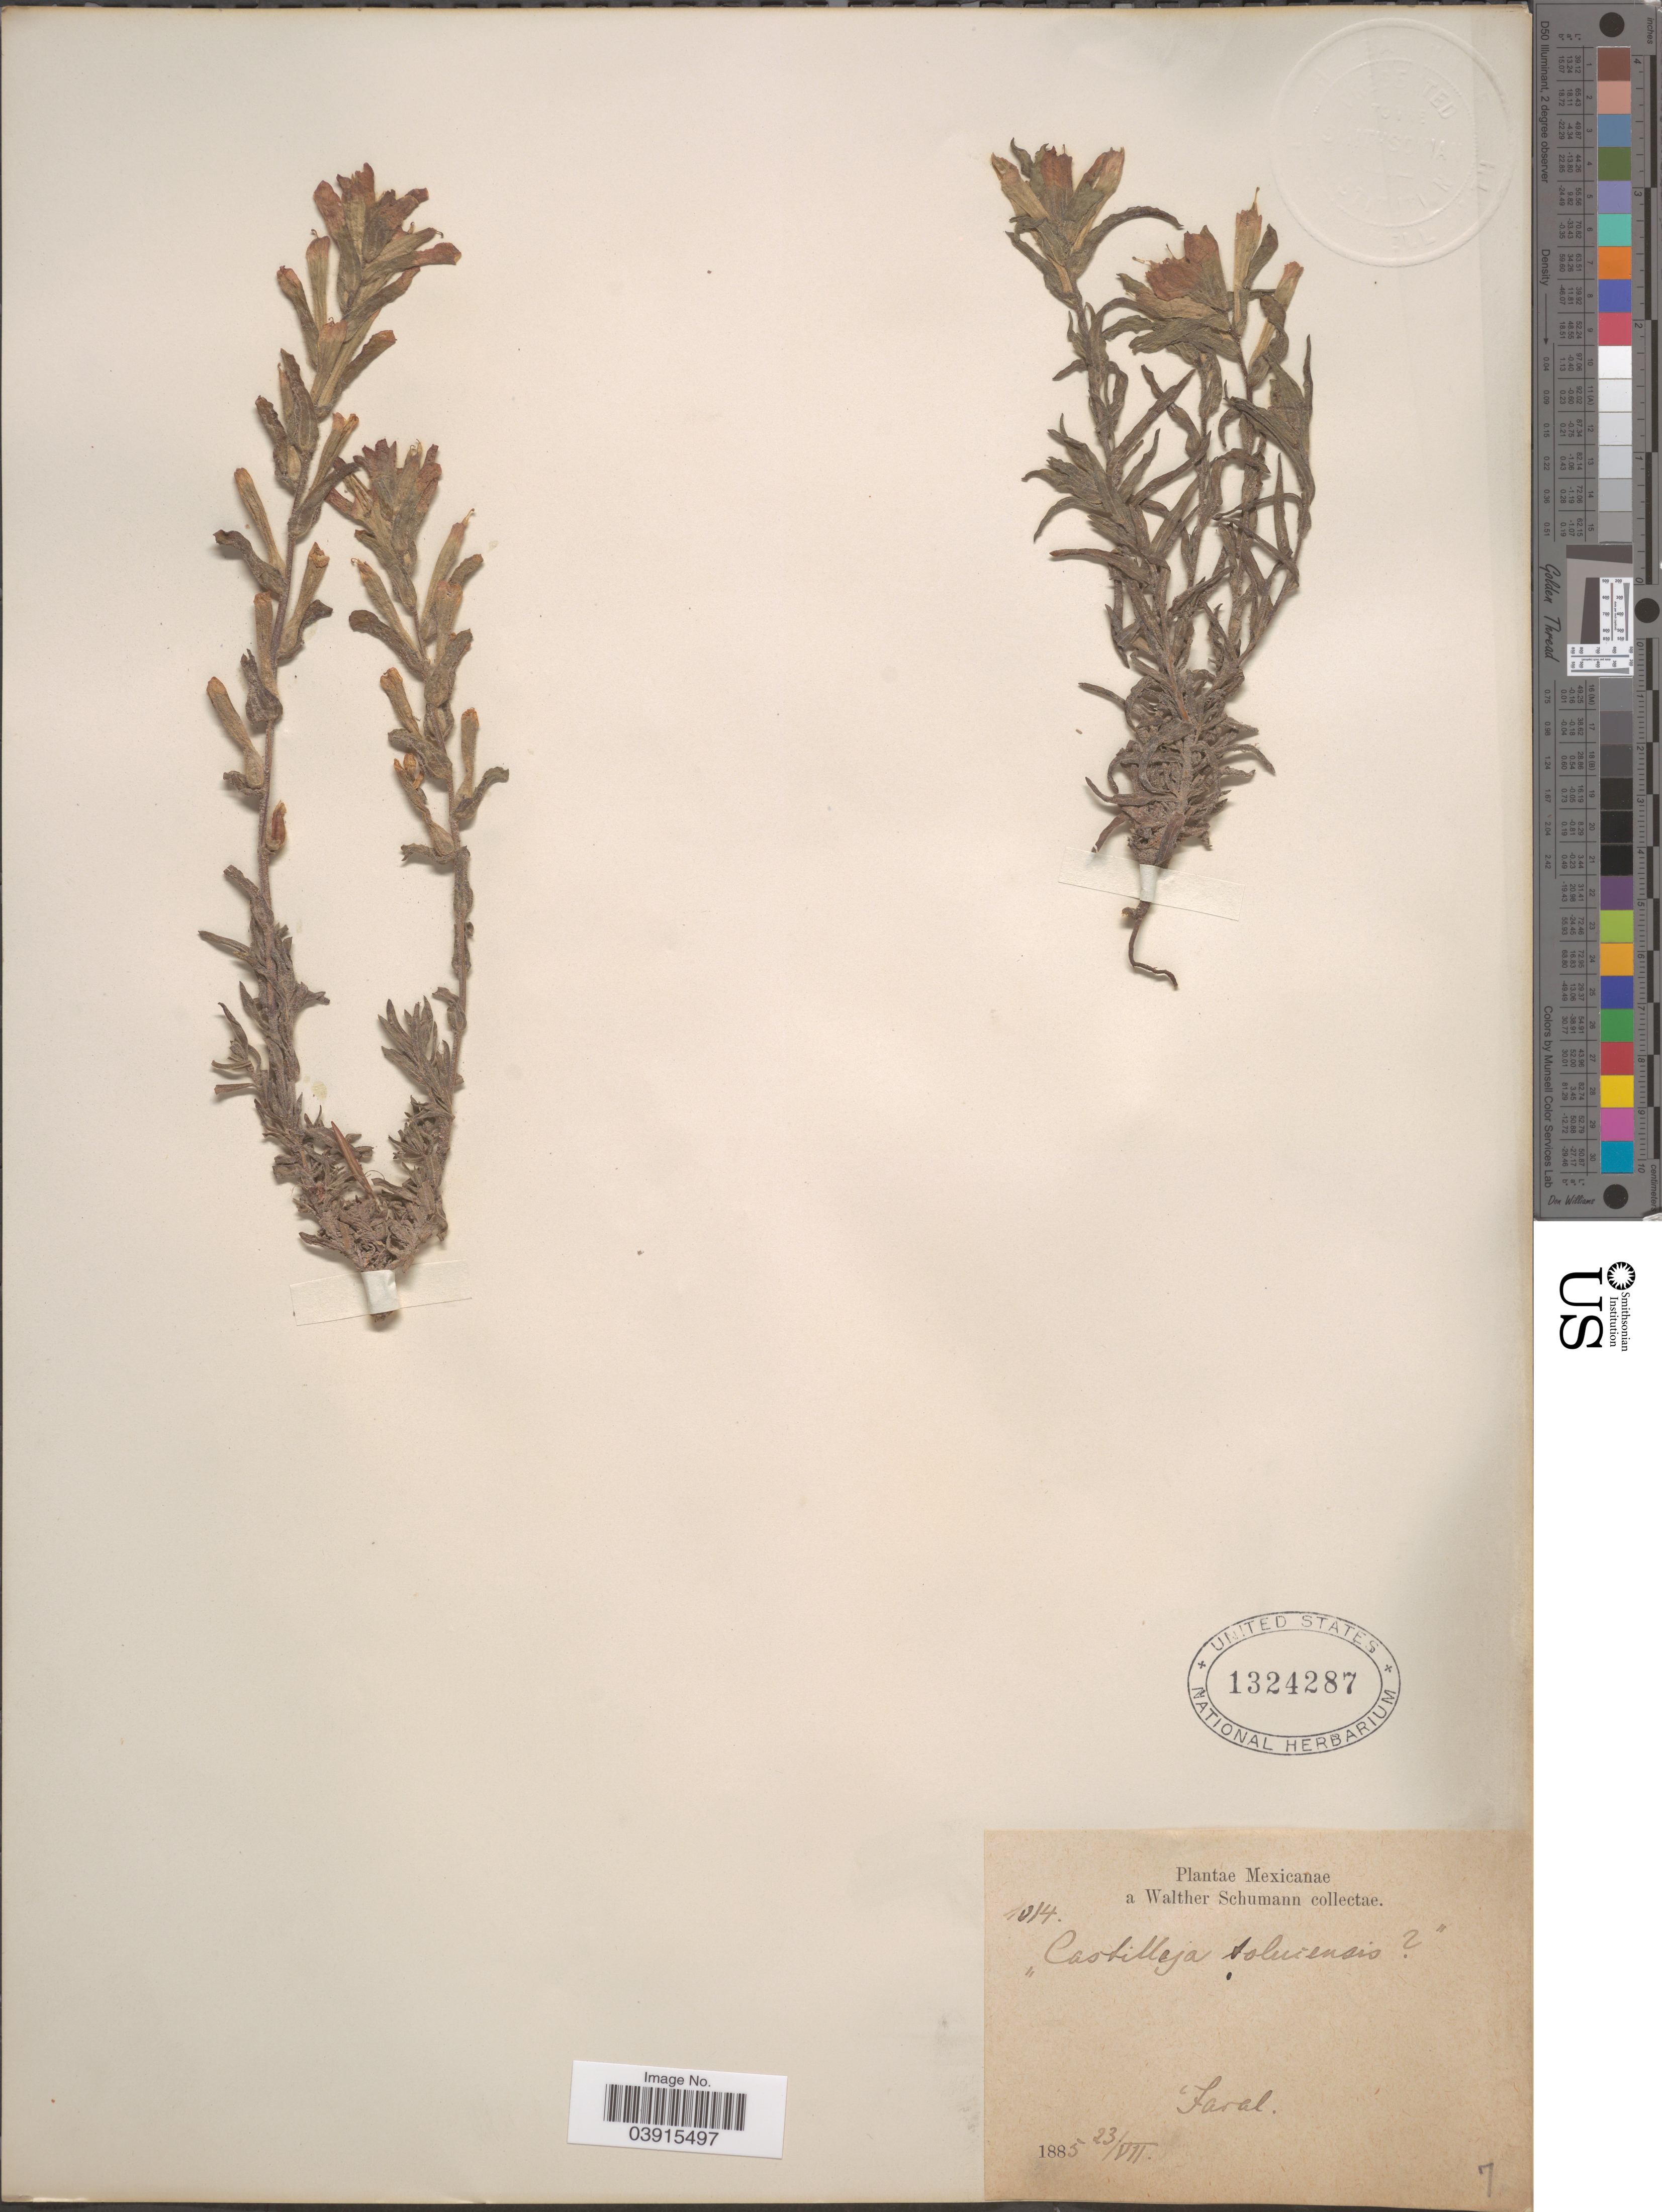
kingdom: Plantae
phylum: Tracheophyta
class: Magnoliopsida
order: Lamiales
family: Orobanchaceae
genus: Castilleja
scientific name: Castilleja scorzonerifolia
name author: Kunth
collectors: W. Schumann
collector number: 1014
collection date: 1885-07-23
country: Mexico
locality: Faral.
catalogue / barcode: US 1324287